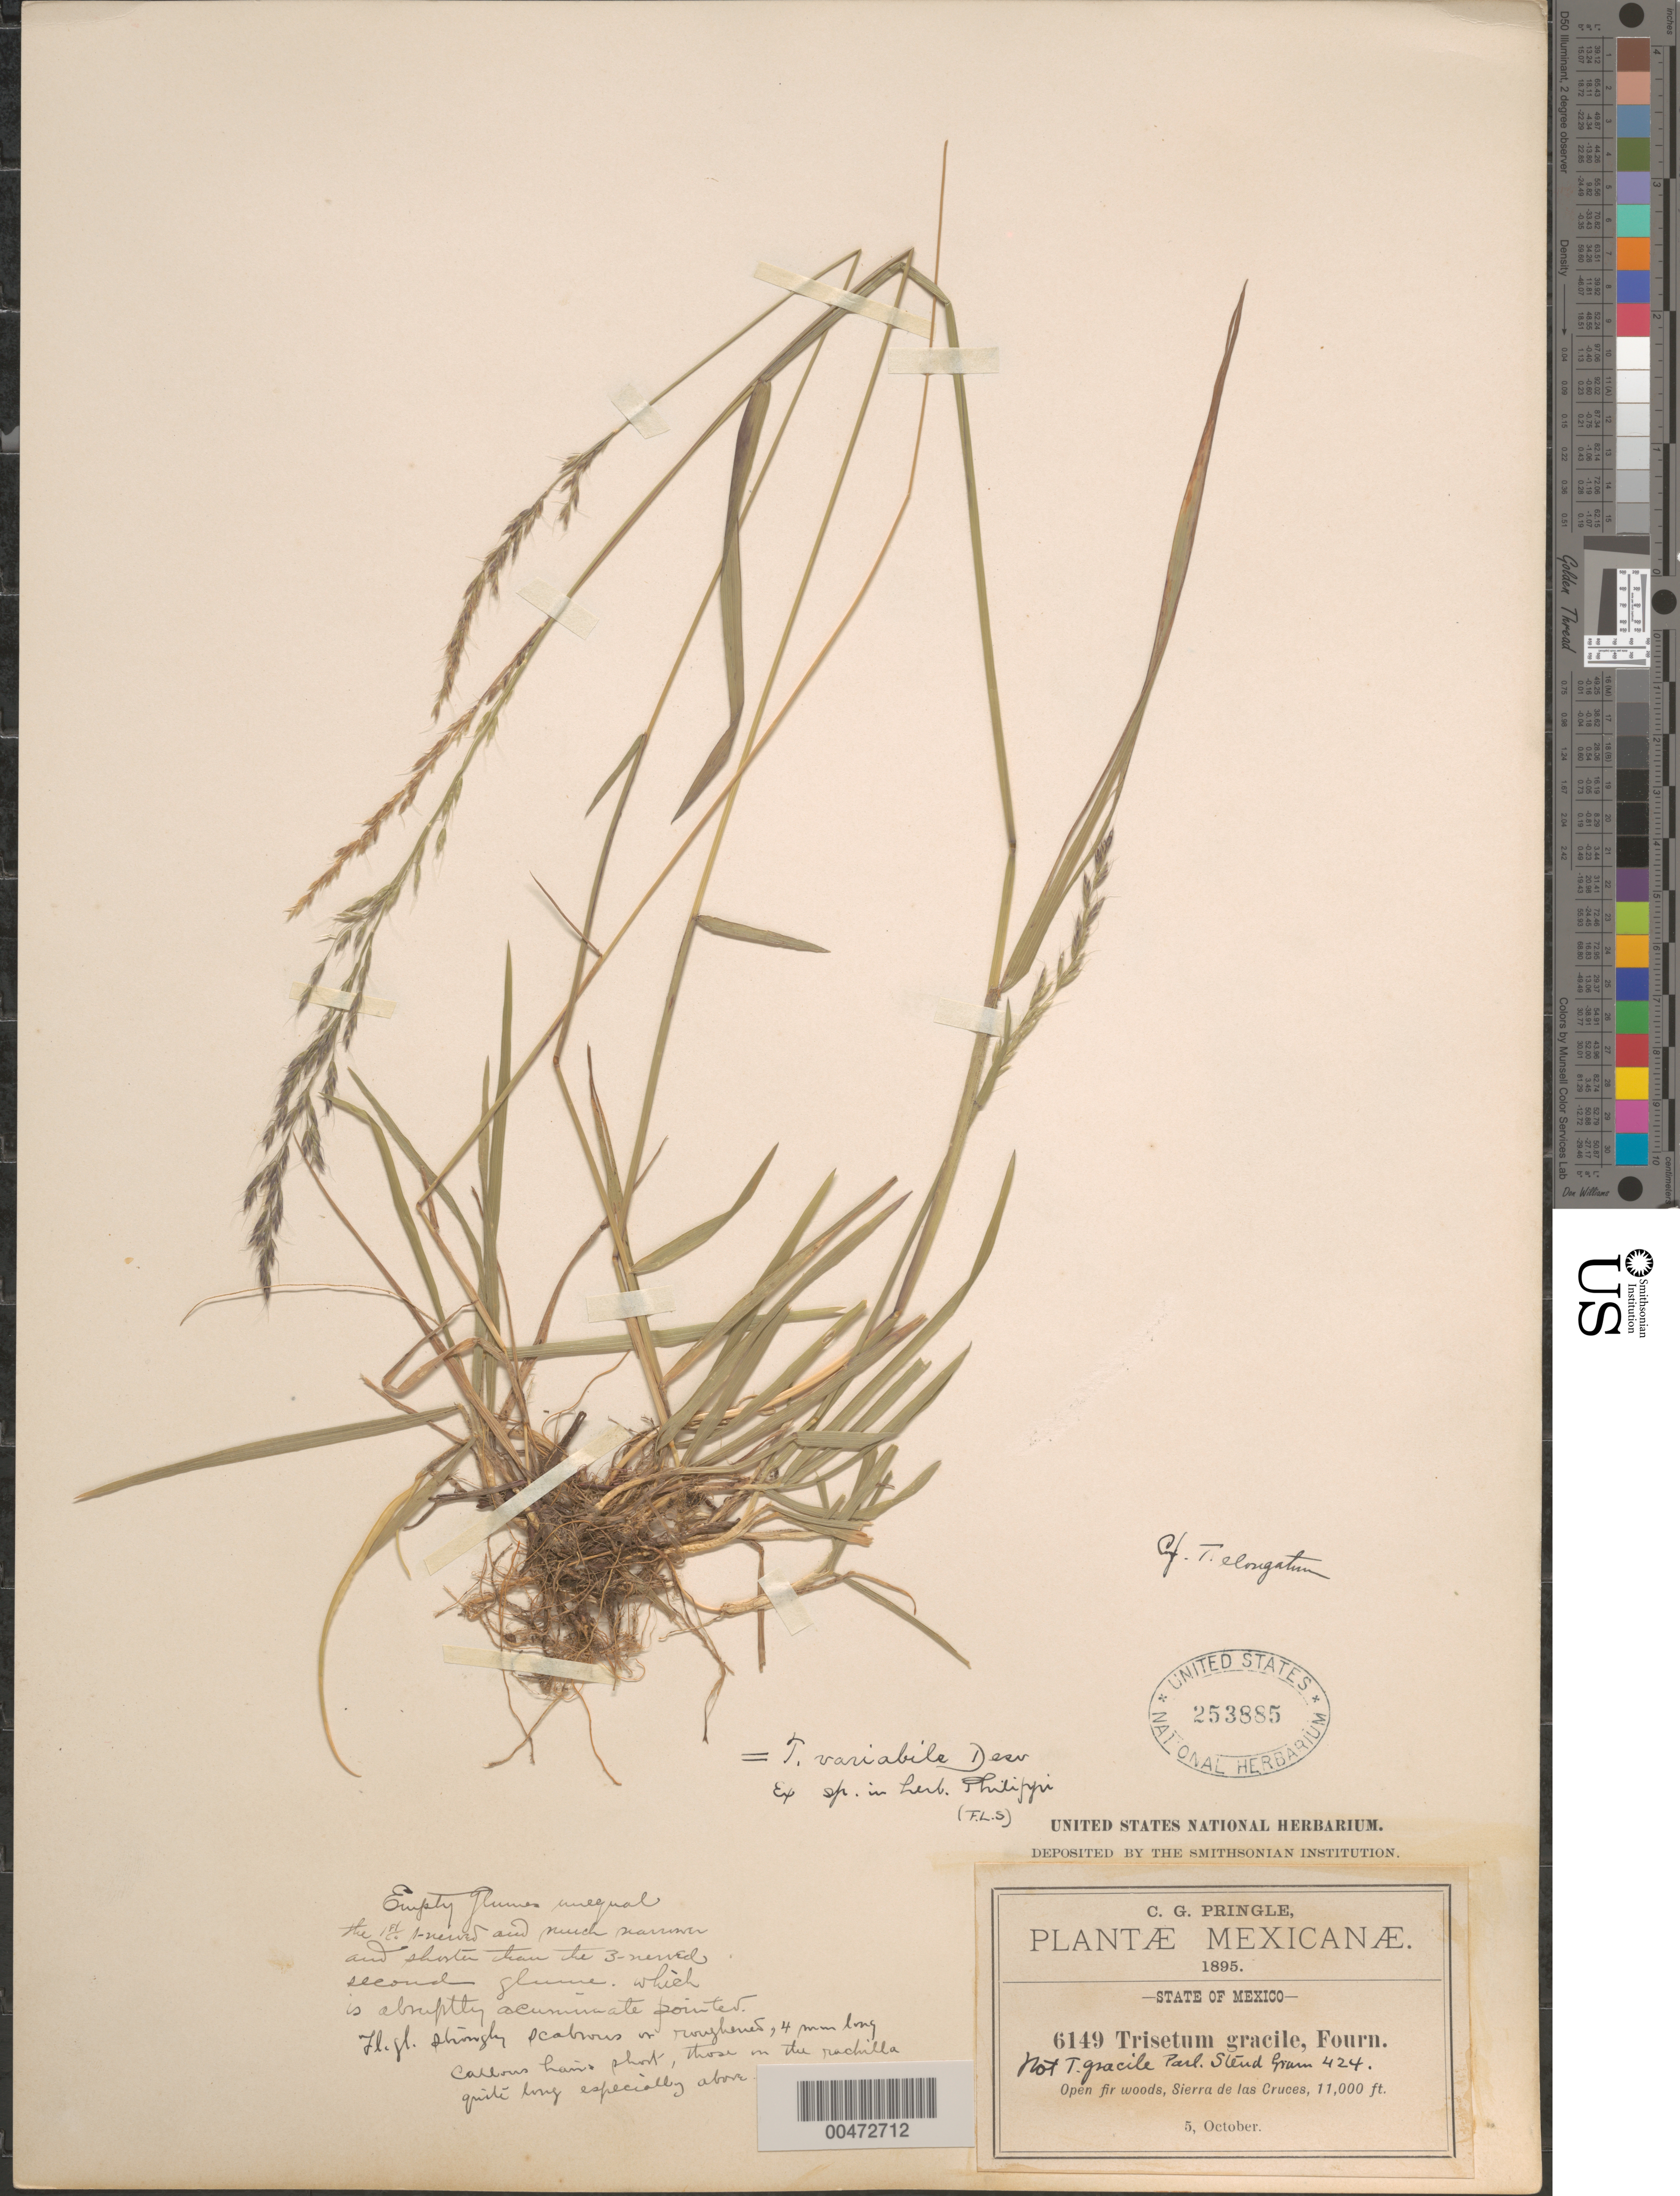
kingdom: Plantae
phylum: Tracheophyta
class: Liliopsida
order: Poales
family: Poaceae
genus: Peyritschia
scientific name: Peyritschia irazuensis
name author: (Kuntze) P.M. Peterson et al.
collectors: C. G. Pringle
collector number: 6149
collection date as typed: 5 Oct 1895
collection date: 1895-10-05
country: Mexico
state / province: México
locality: Sierra de las Cruces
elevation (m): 3353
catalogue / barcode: US 253885